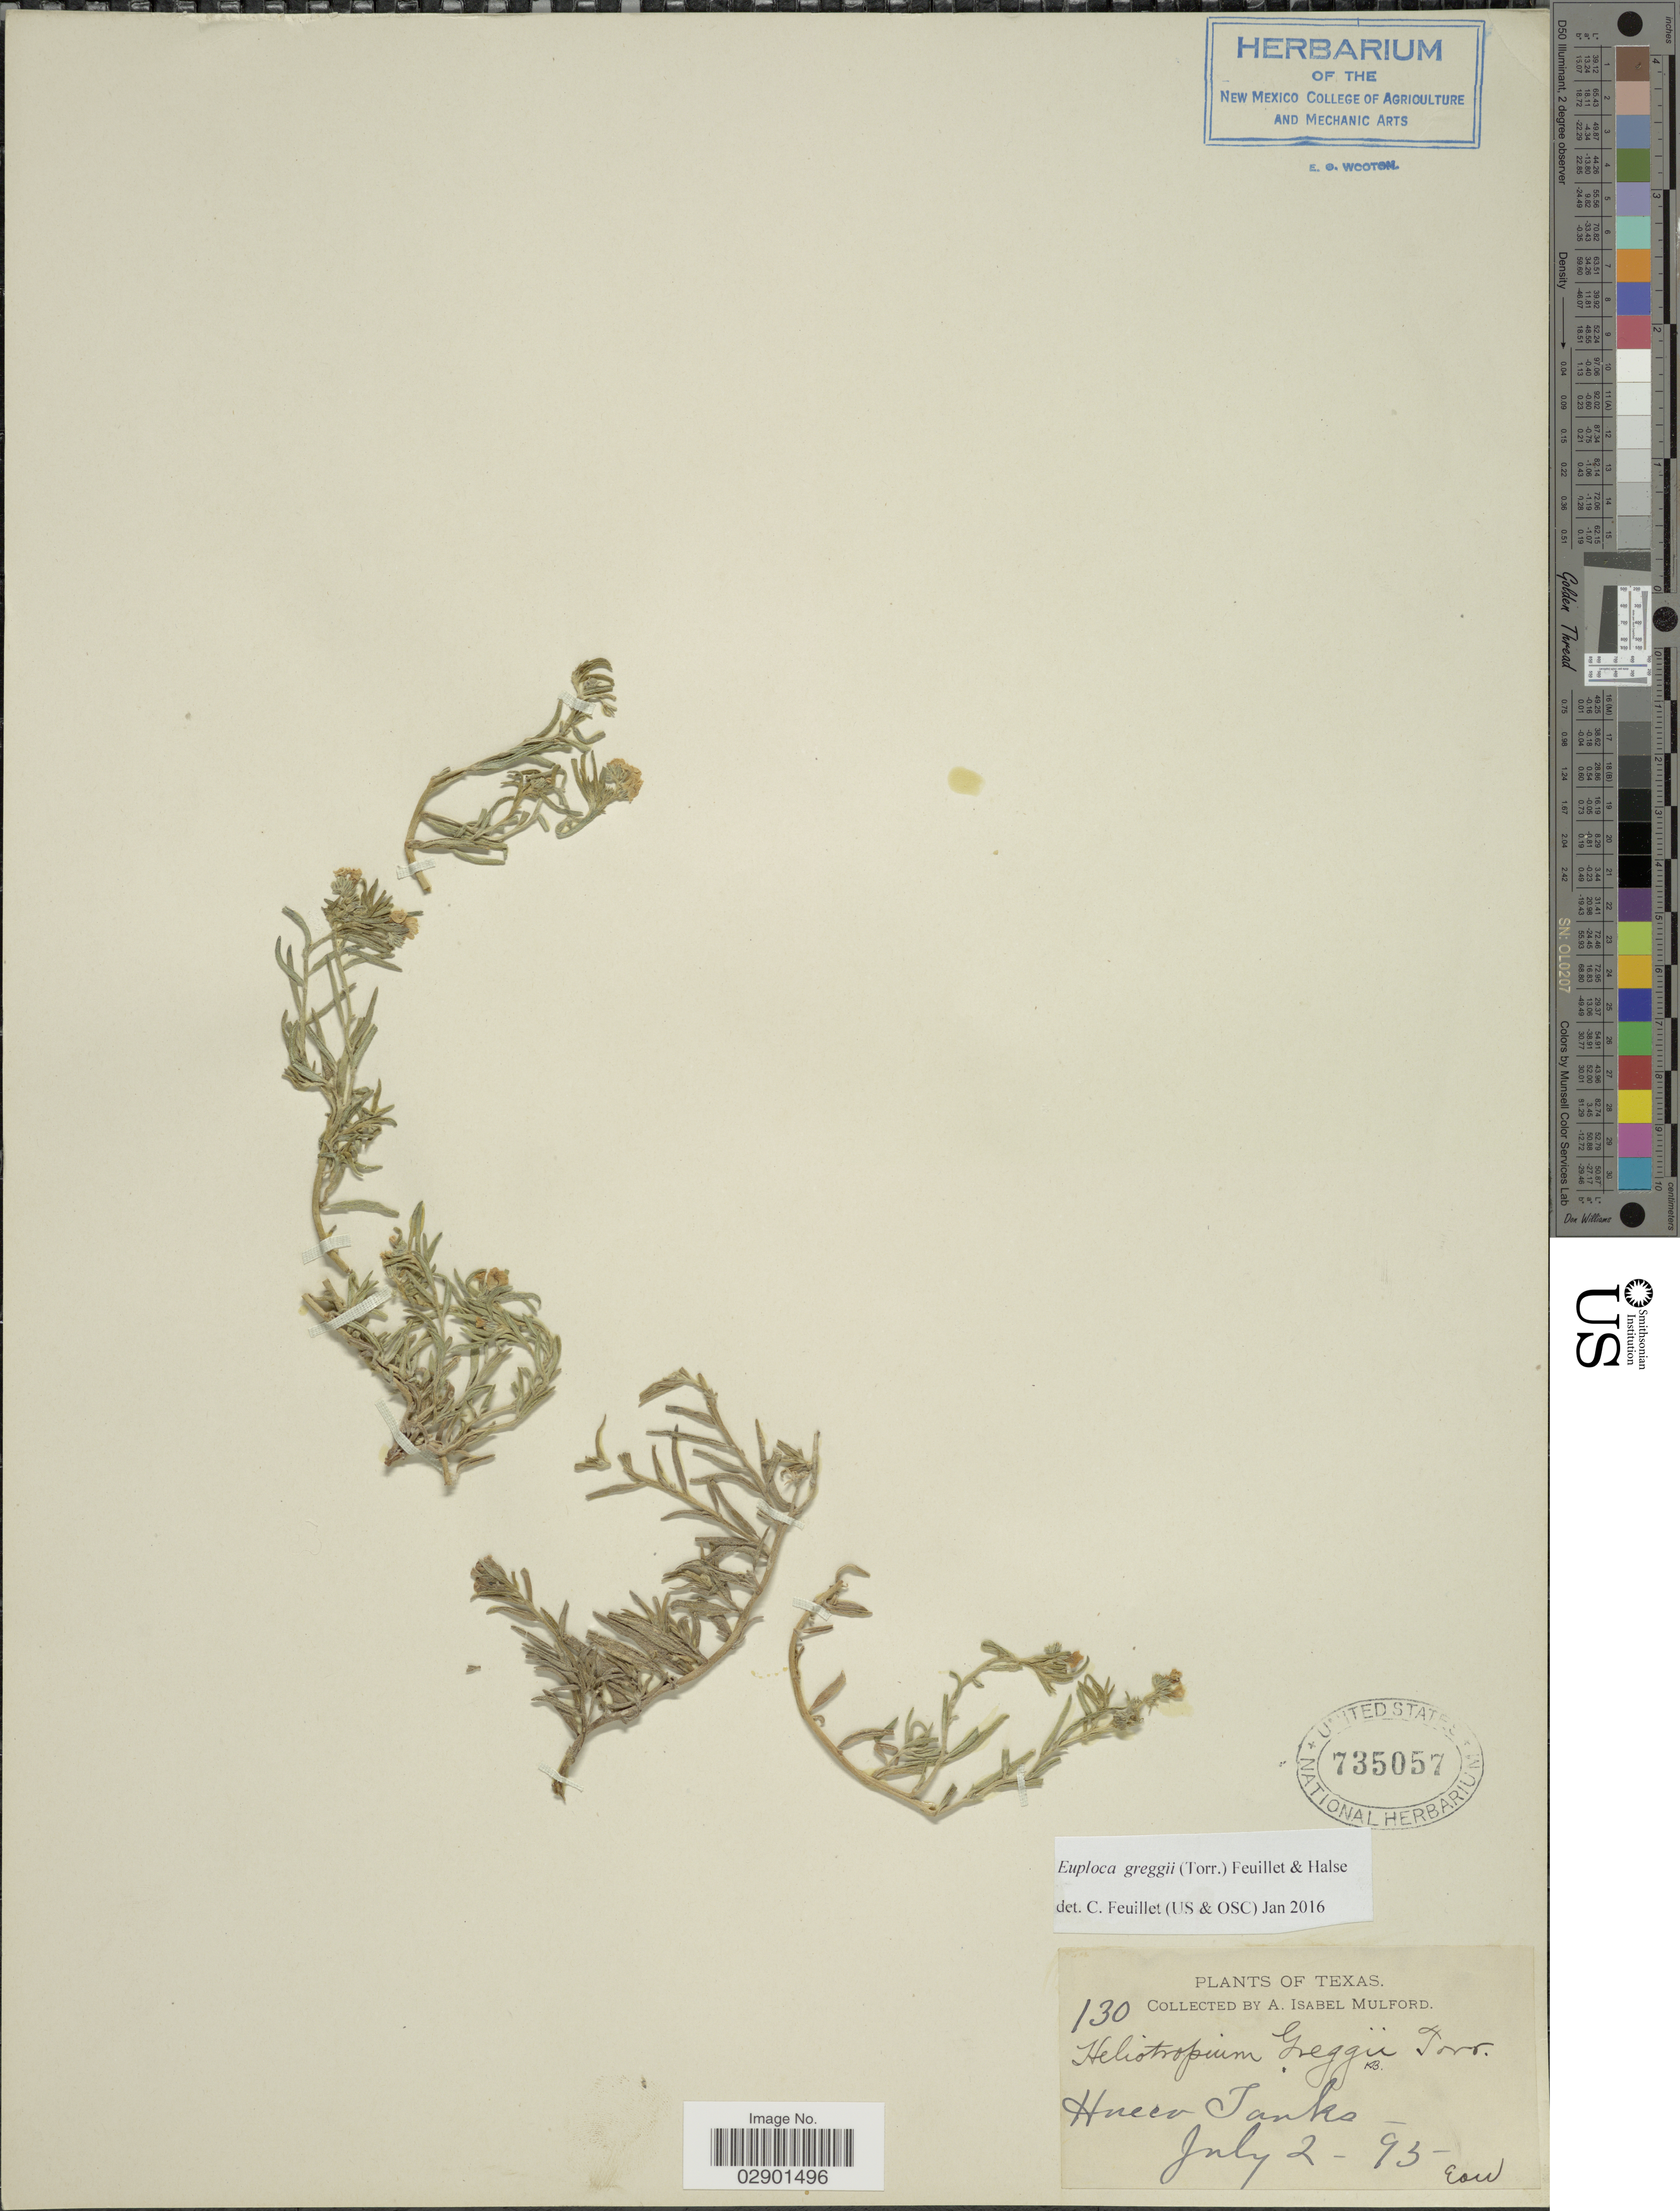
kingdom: Plantae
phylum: Tracheophyta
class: Magnoliopsida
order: Boraginales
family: Heliotropiaceae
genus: Euploca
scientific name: Euploca greggii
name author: (Torr.) Feuillet & Halse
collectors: A. Mulford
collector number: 130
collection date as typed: Transcribed d/m/y: 2/7/93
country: United States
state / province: Texas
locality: Hueco Tanks.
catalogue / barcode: US 735057